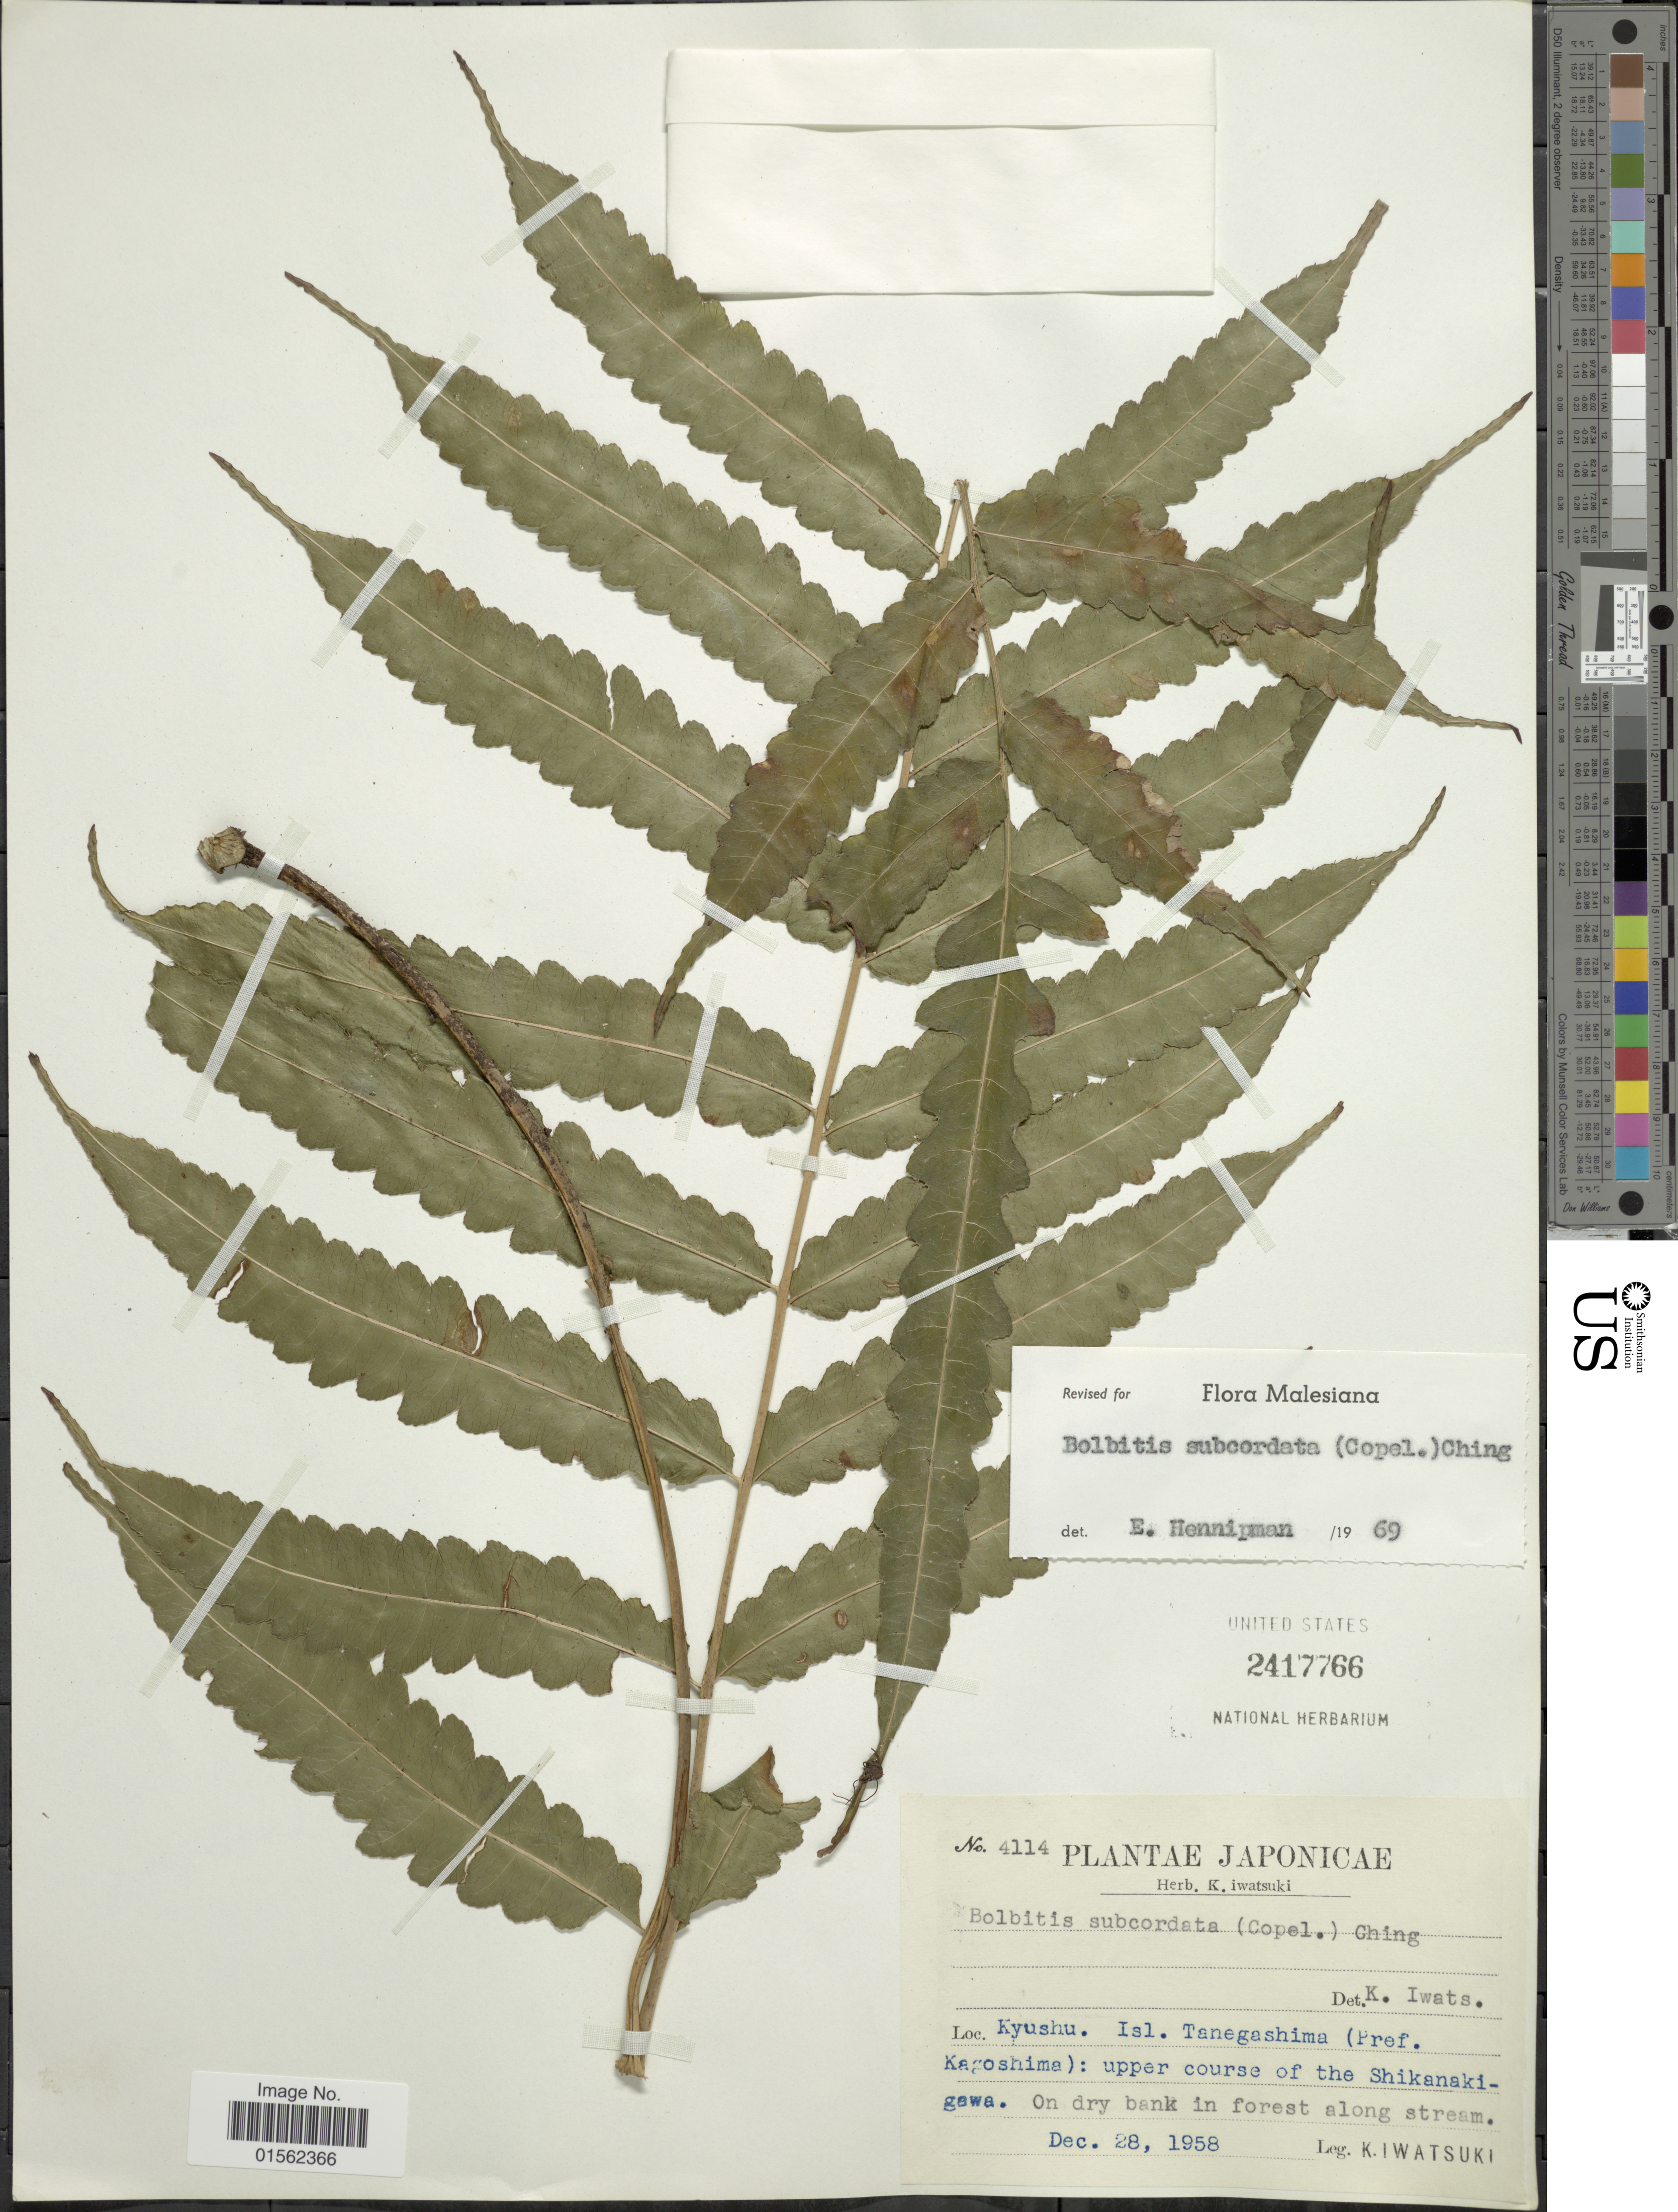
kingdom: Plantae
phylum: Tracheophyta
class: Polypodiopsida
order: Polypodiales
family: Dryopteridaceae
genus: Bolbitis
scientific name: Bolbitis subcordata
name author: (Copel.) Ching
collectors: K. Iwatsuki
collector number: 4114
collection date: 1958-12-28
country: Japan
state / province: Kagosima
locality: Kyushu, Isl. Tangegashima (Pref. Kagoshima): upper course of the Shikanaki-gawa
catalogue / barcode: US 2417766